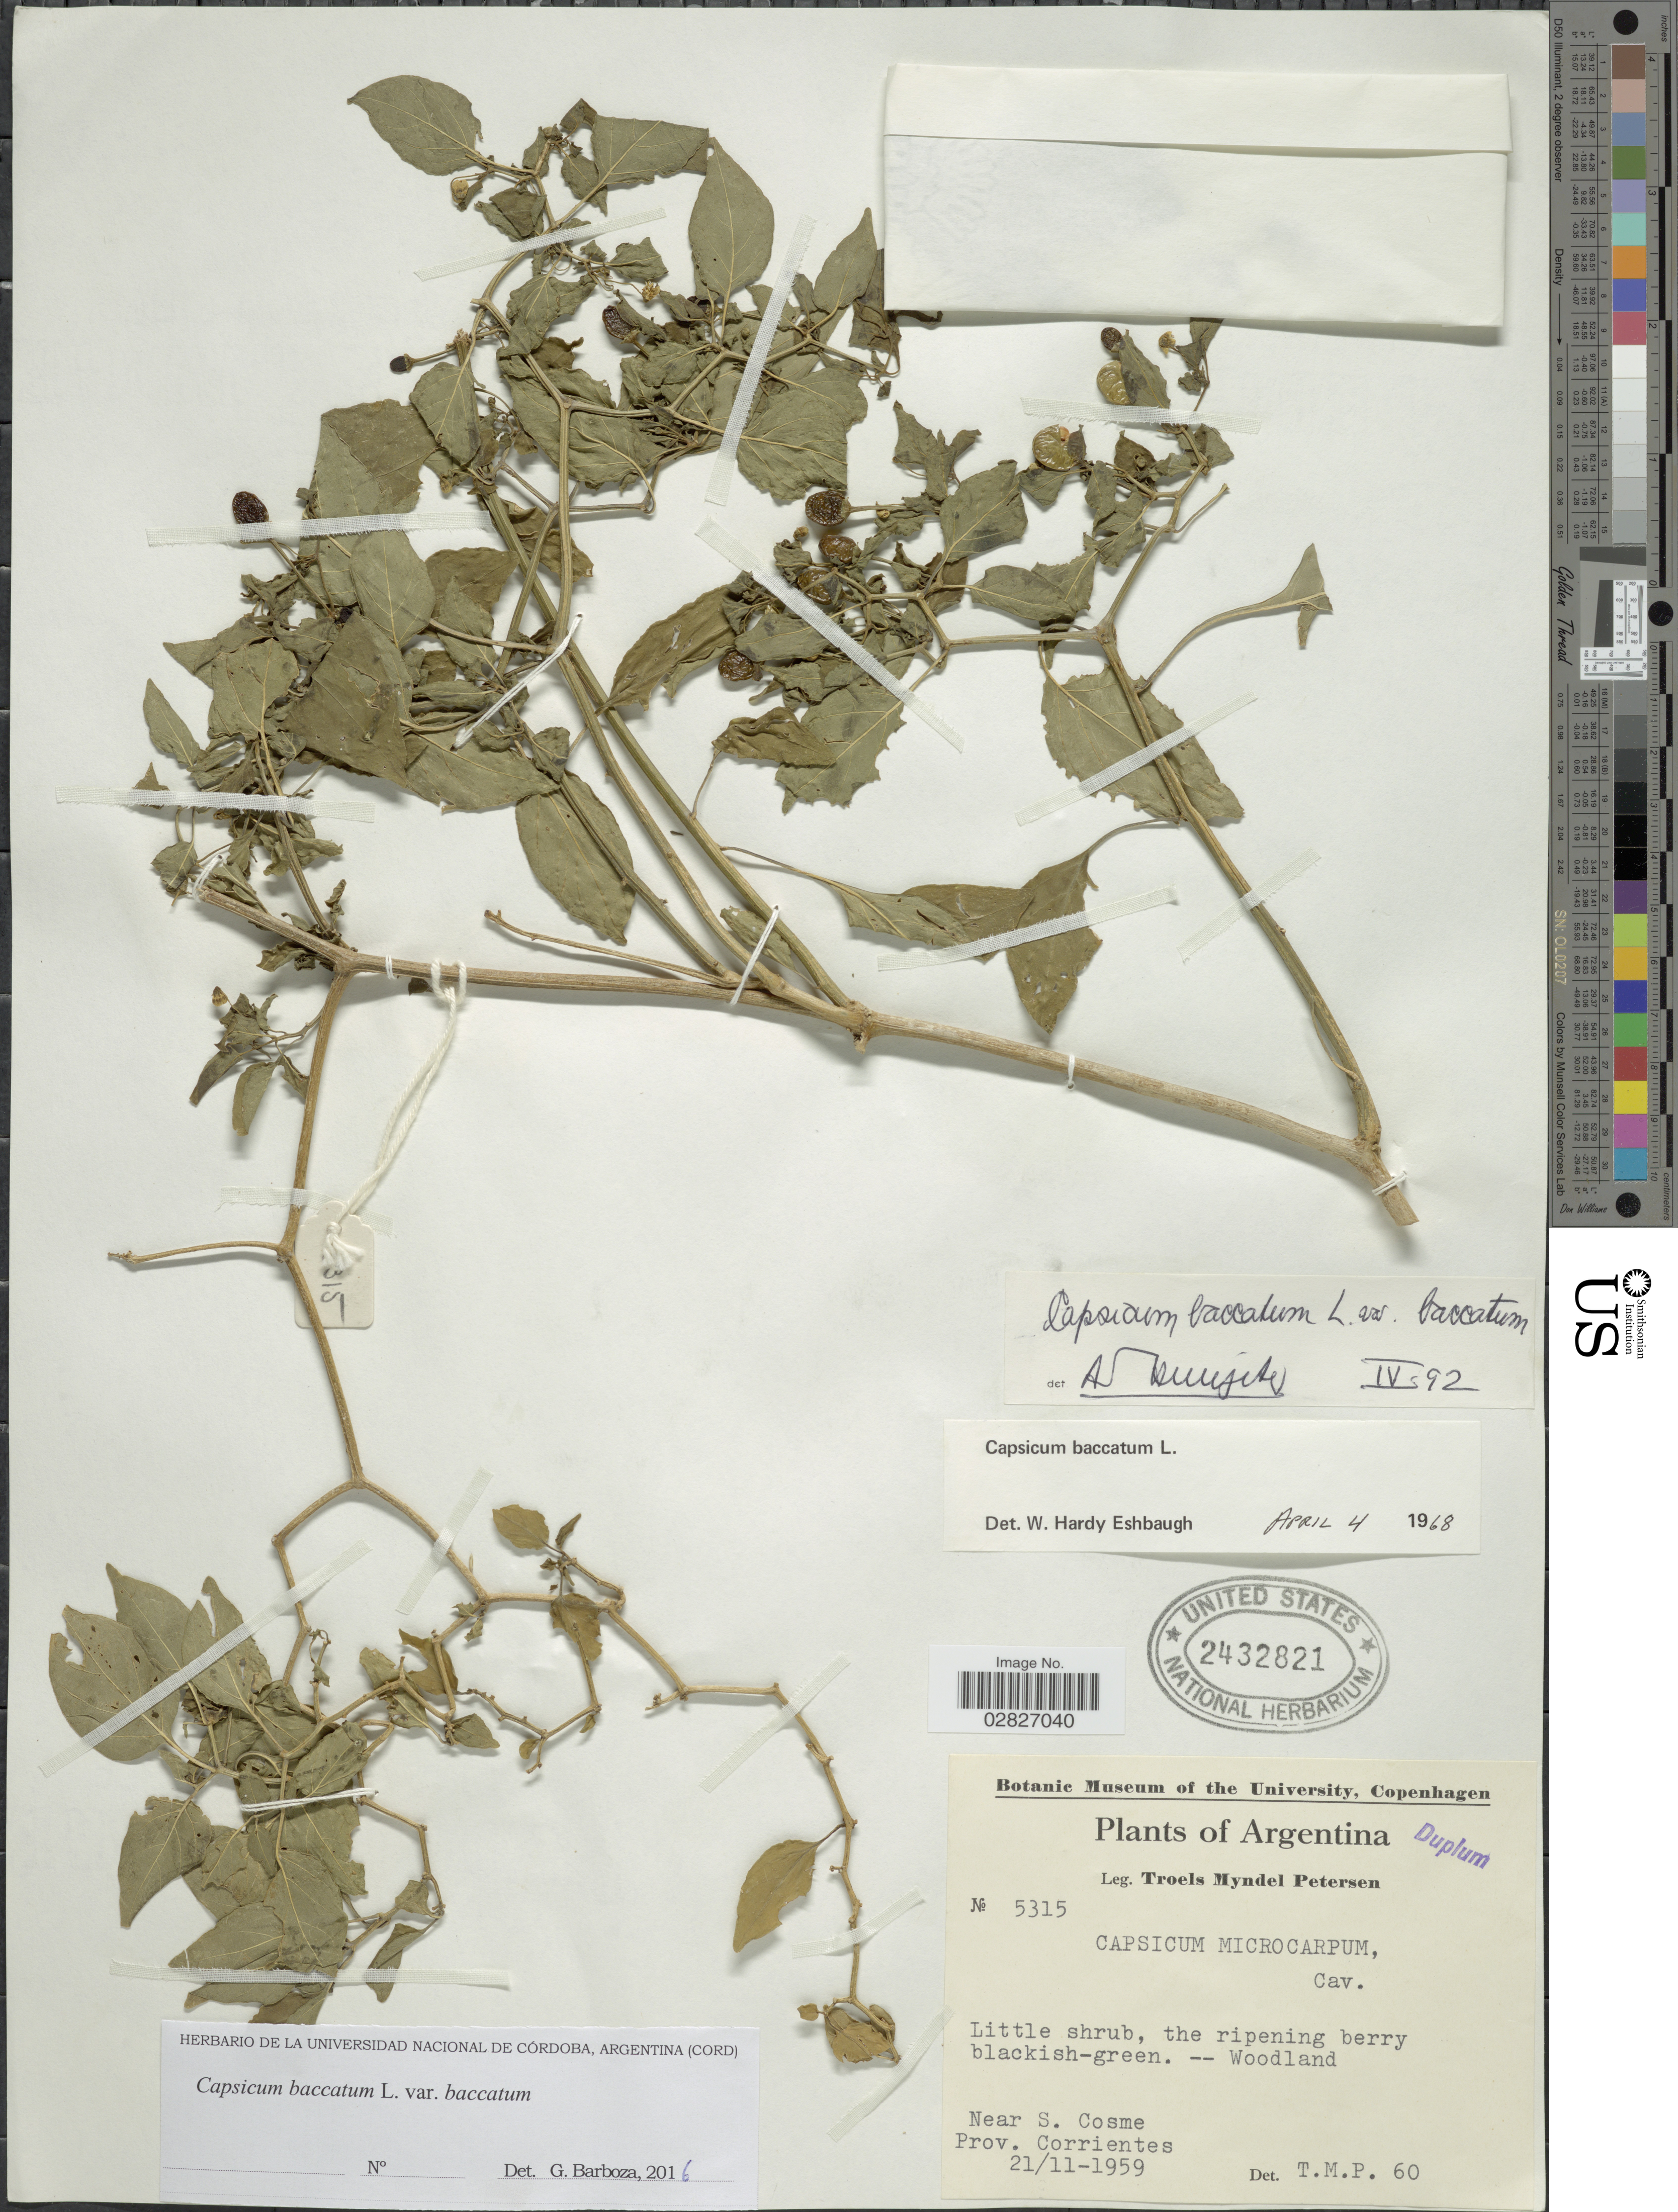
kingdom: Plantae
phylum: Tracheophyta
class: Magnoliopsida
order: Solanales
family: Solanaceae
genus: Capsicum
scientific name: Capsicum baccatum var. baccatum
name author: L.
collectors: T. Peterson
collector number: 5315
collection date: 1959-11-21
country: Argentina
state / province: Corrientes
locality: Near S. Cosme.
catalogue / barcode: US 2432821